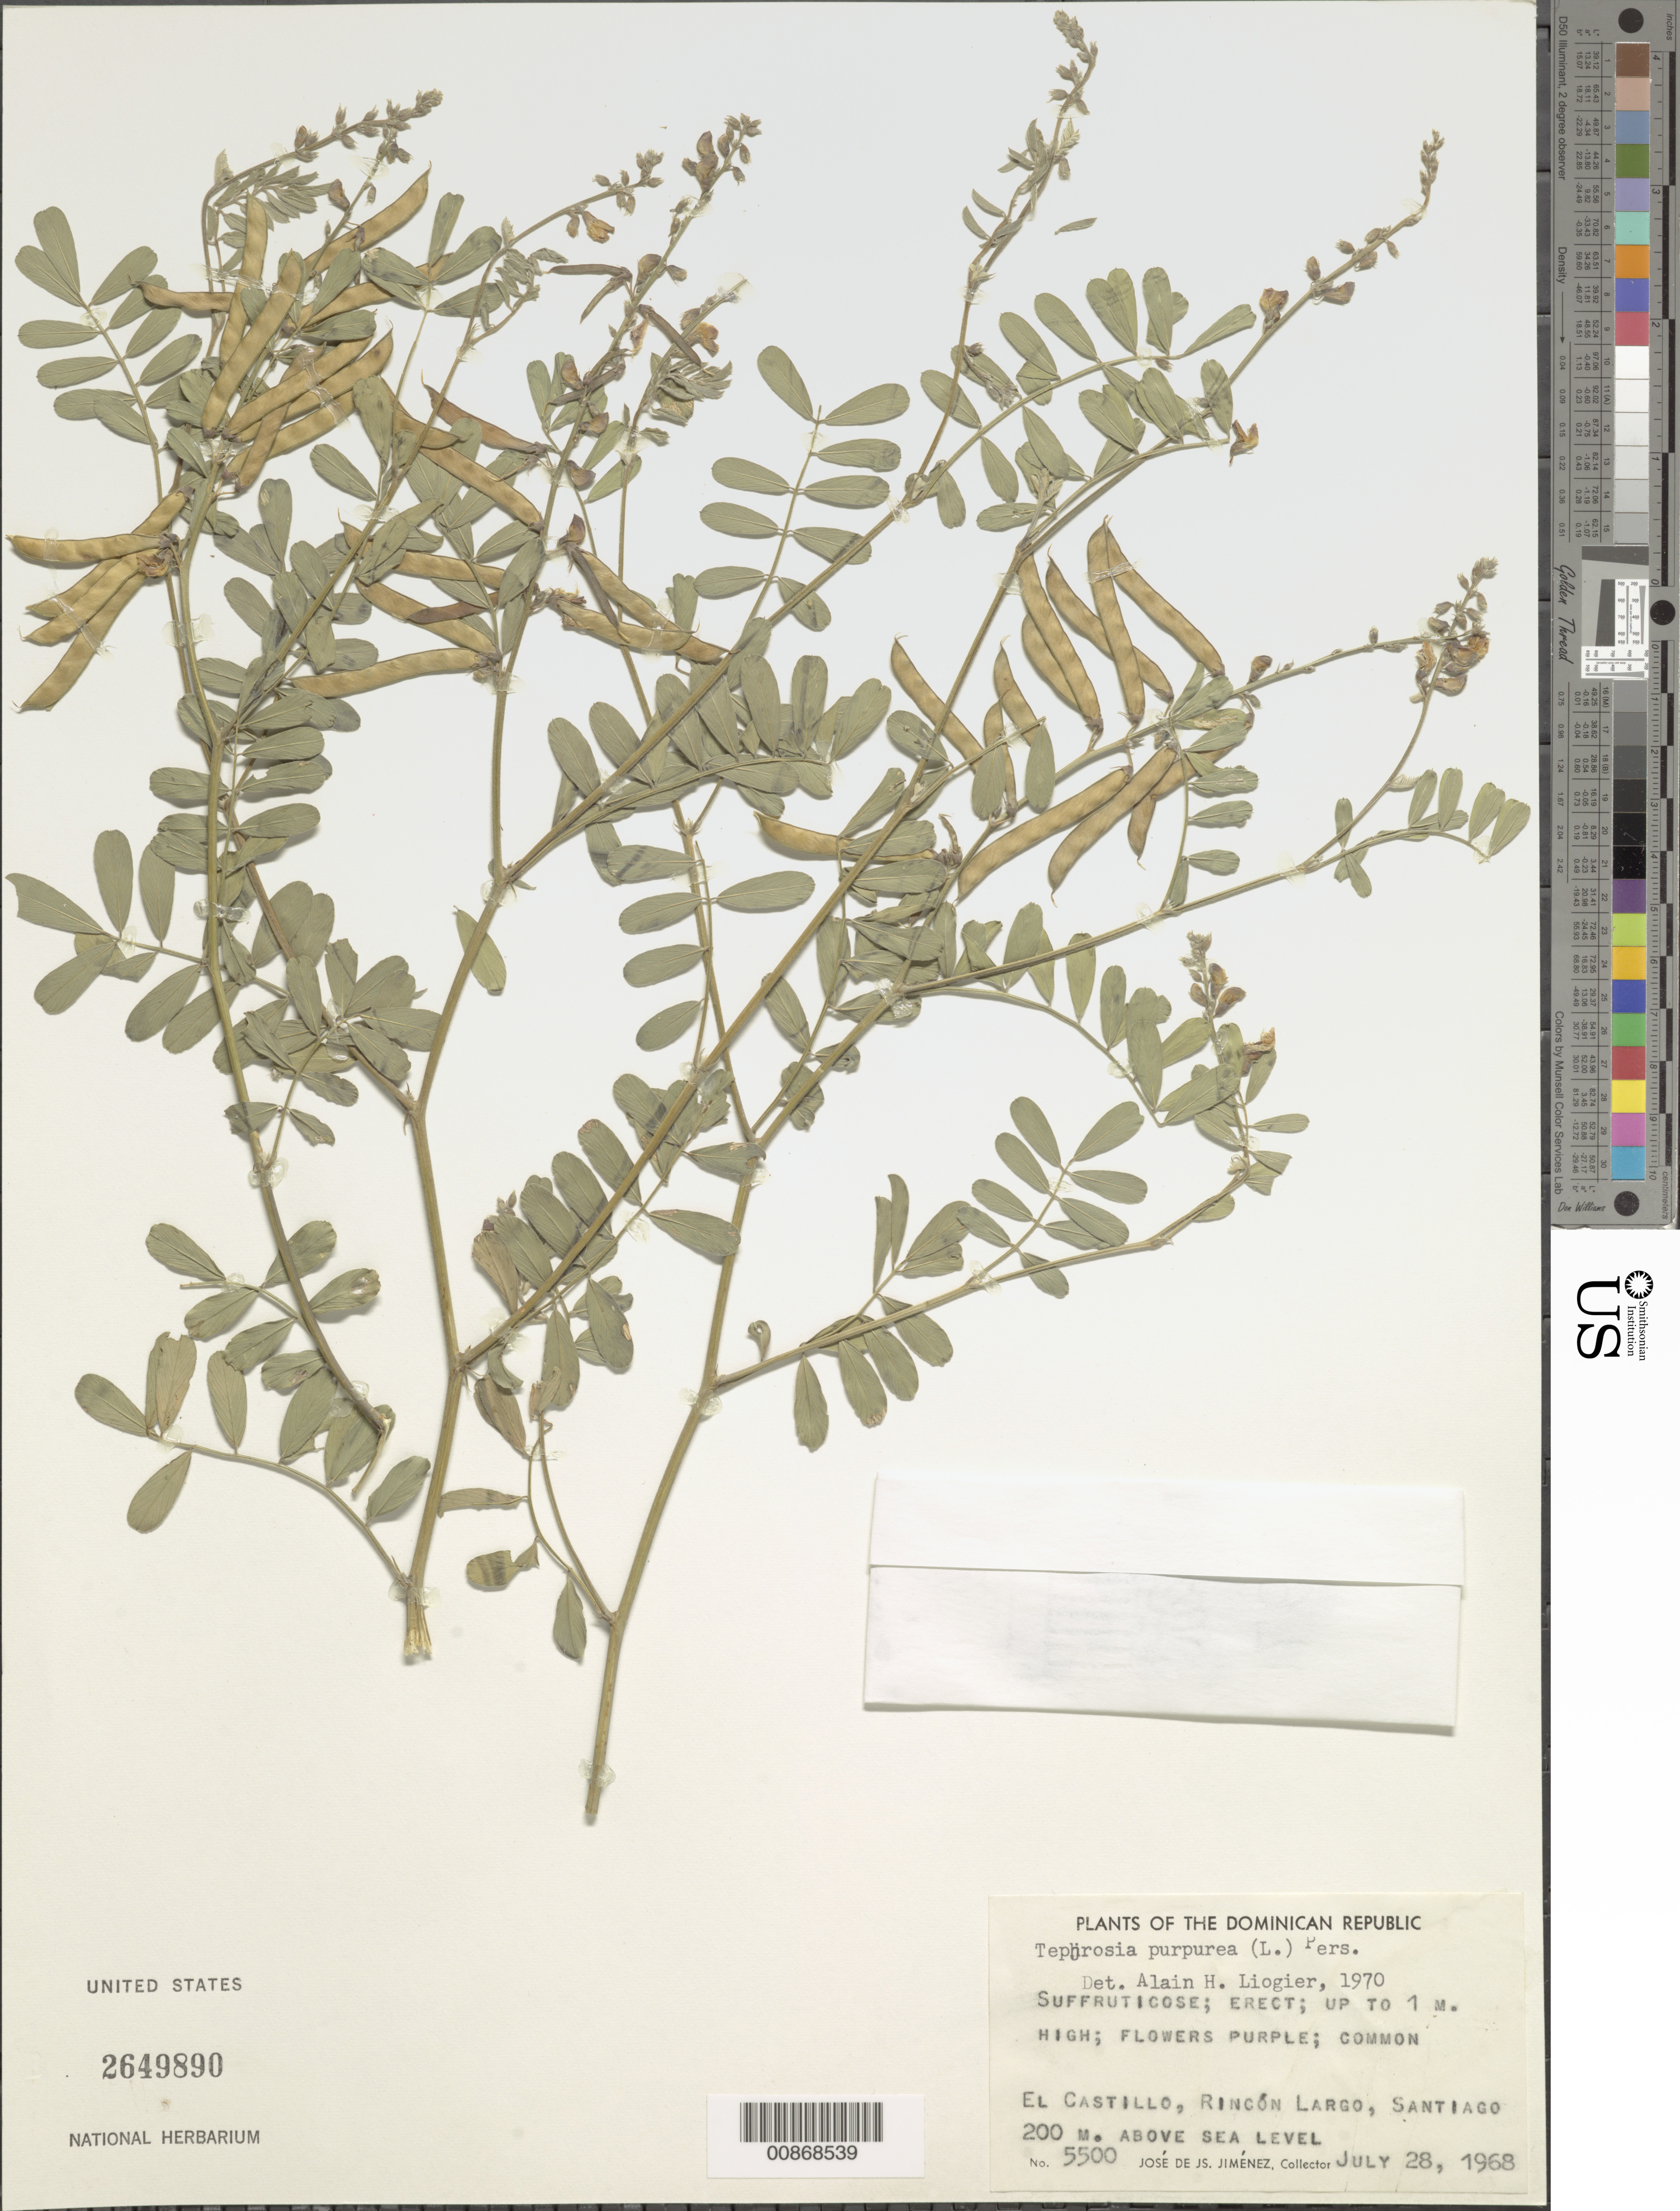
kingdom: Plantae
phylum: Tracheophyta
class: Magnoliopsida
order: Fabales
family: Fabaceae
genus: Tephrosia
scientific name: Tephrosia purpurea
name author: (L.) Pers.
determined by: Liogier, Alain H.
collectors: J. J. Jiménez Almonte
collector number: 5500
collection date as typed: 28 Jul 1968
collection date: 1968-07-28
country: Dominican Republic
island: Hispaniola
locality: El Castillo, Rincón Largo, Santiago.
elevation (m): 200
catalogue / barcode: US 2649890